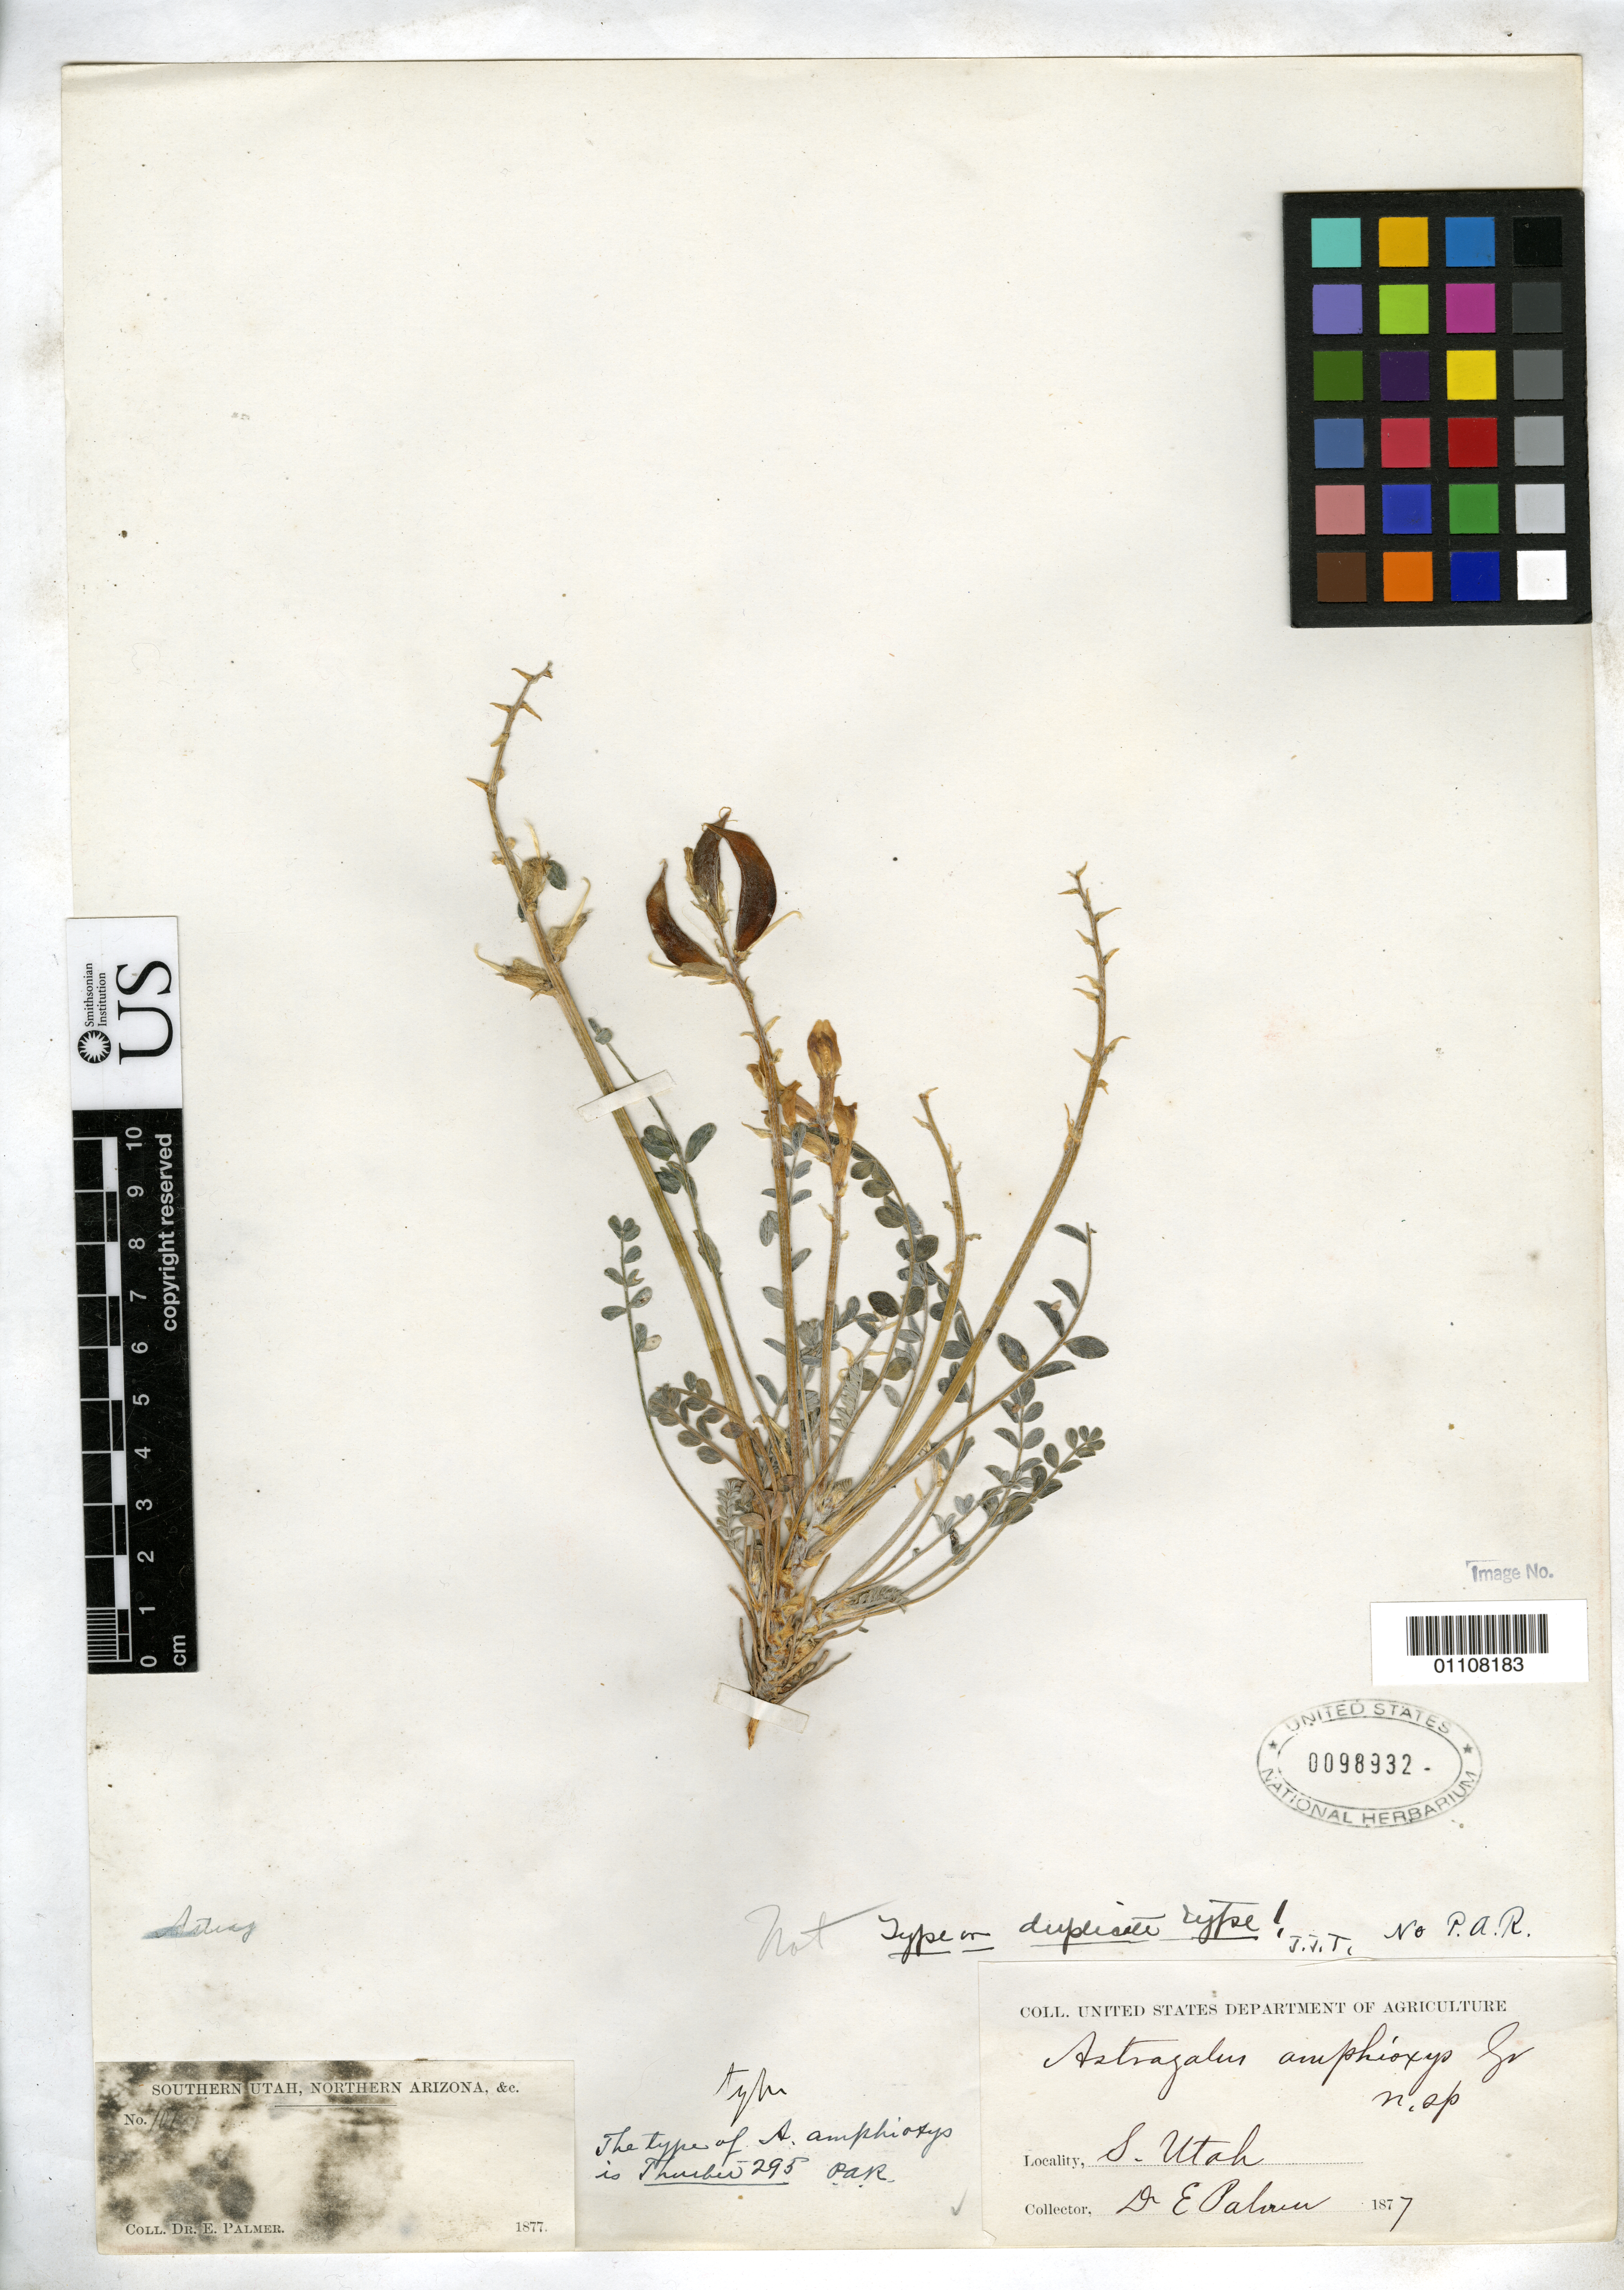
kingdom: Plantae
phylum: Tracheophyta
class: Magnoliopsida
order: Fabales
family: Fabaceae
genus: Astragalus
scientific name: Astragalus amphioxys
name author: A. Gray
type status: Syntype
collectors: E. Palmer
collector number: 101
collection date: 1877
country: United States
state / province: Utah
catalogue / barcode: US 98932